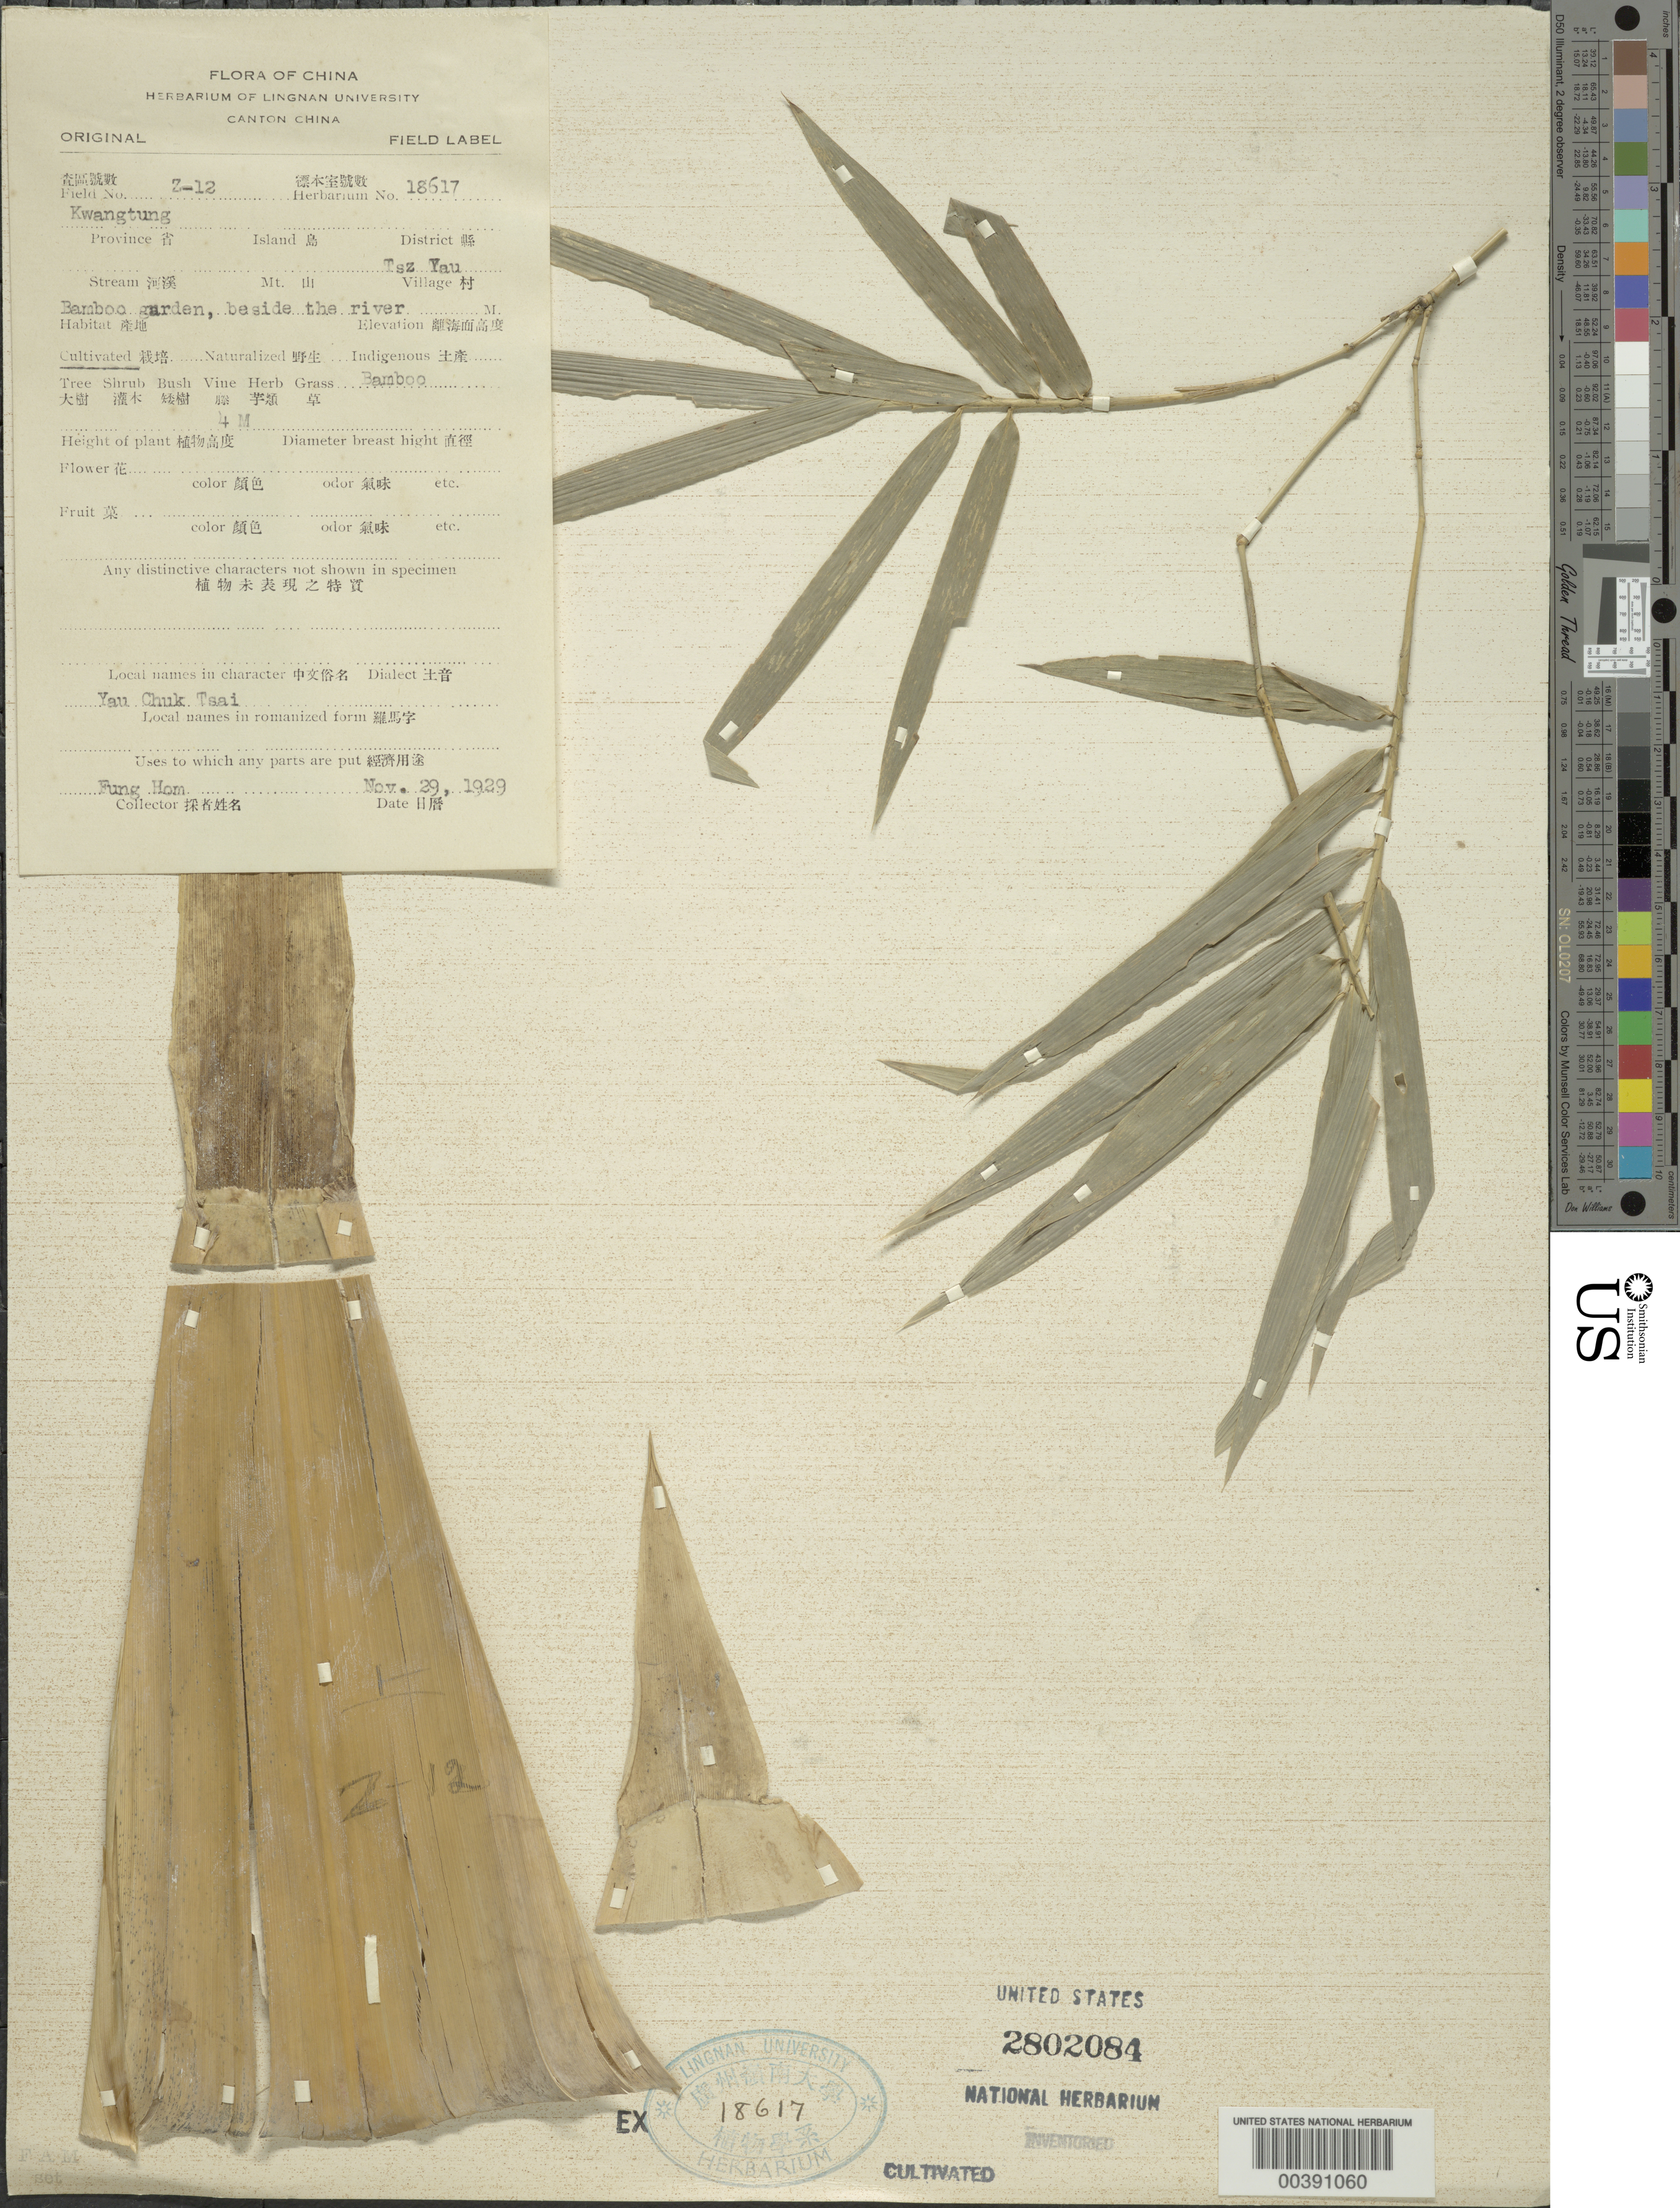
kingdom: Plantae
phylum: Tracheophyta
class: Liliopsida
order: Poales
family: Poaceae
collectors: H. L. Fung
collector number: Z-12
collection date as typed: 29 Nov 1929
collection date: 1929-11-29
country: China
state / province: Guangdong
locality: Tsz yau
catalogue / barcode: US 2802084